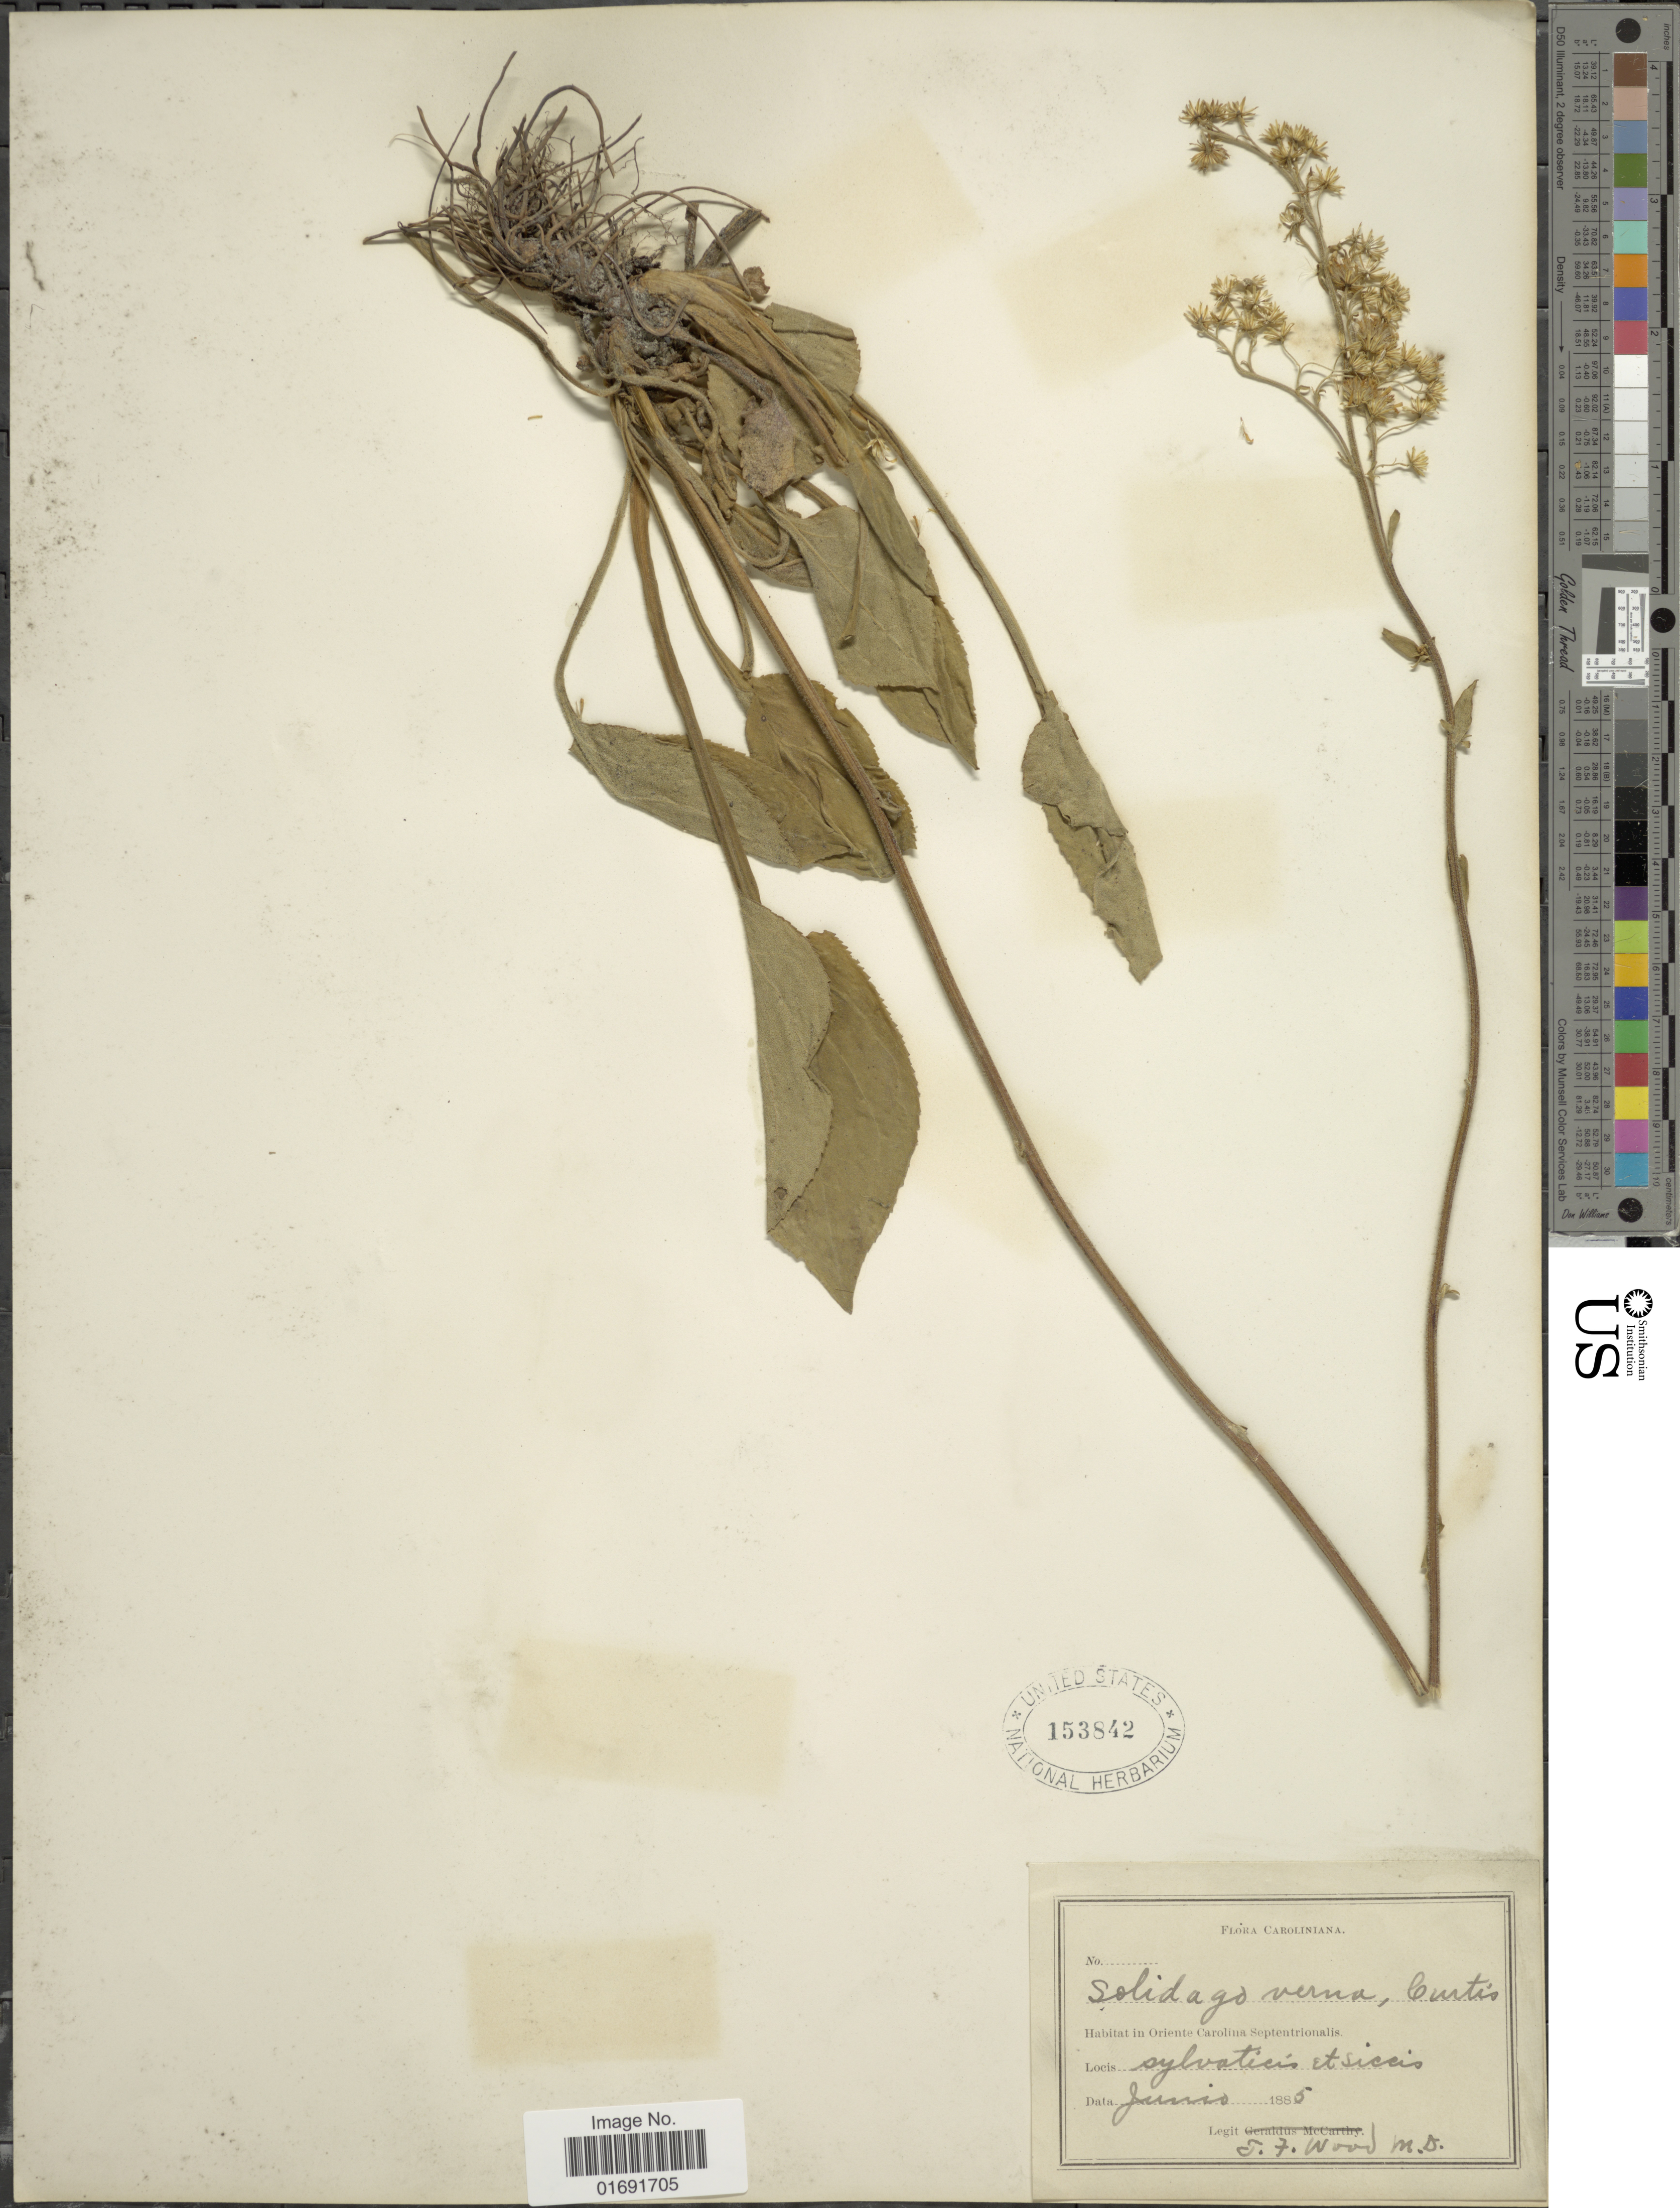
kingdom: Plantae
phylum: Tracheophyta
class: Magnoliopsida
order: Asterales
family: Asteraceae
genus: Solidago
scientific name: Solidago verna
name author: M.A. Curtis ex Torr. & A. Gray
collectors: T. F. Wood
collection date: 1885-06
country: United States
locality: Caroliniana, Oriente Carolina Septentrionalis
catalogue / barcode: US 153842